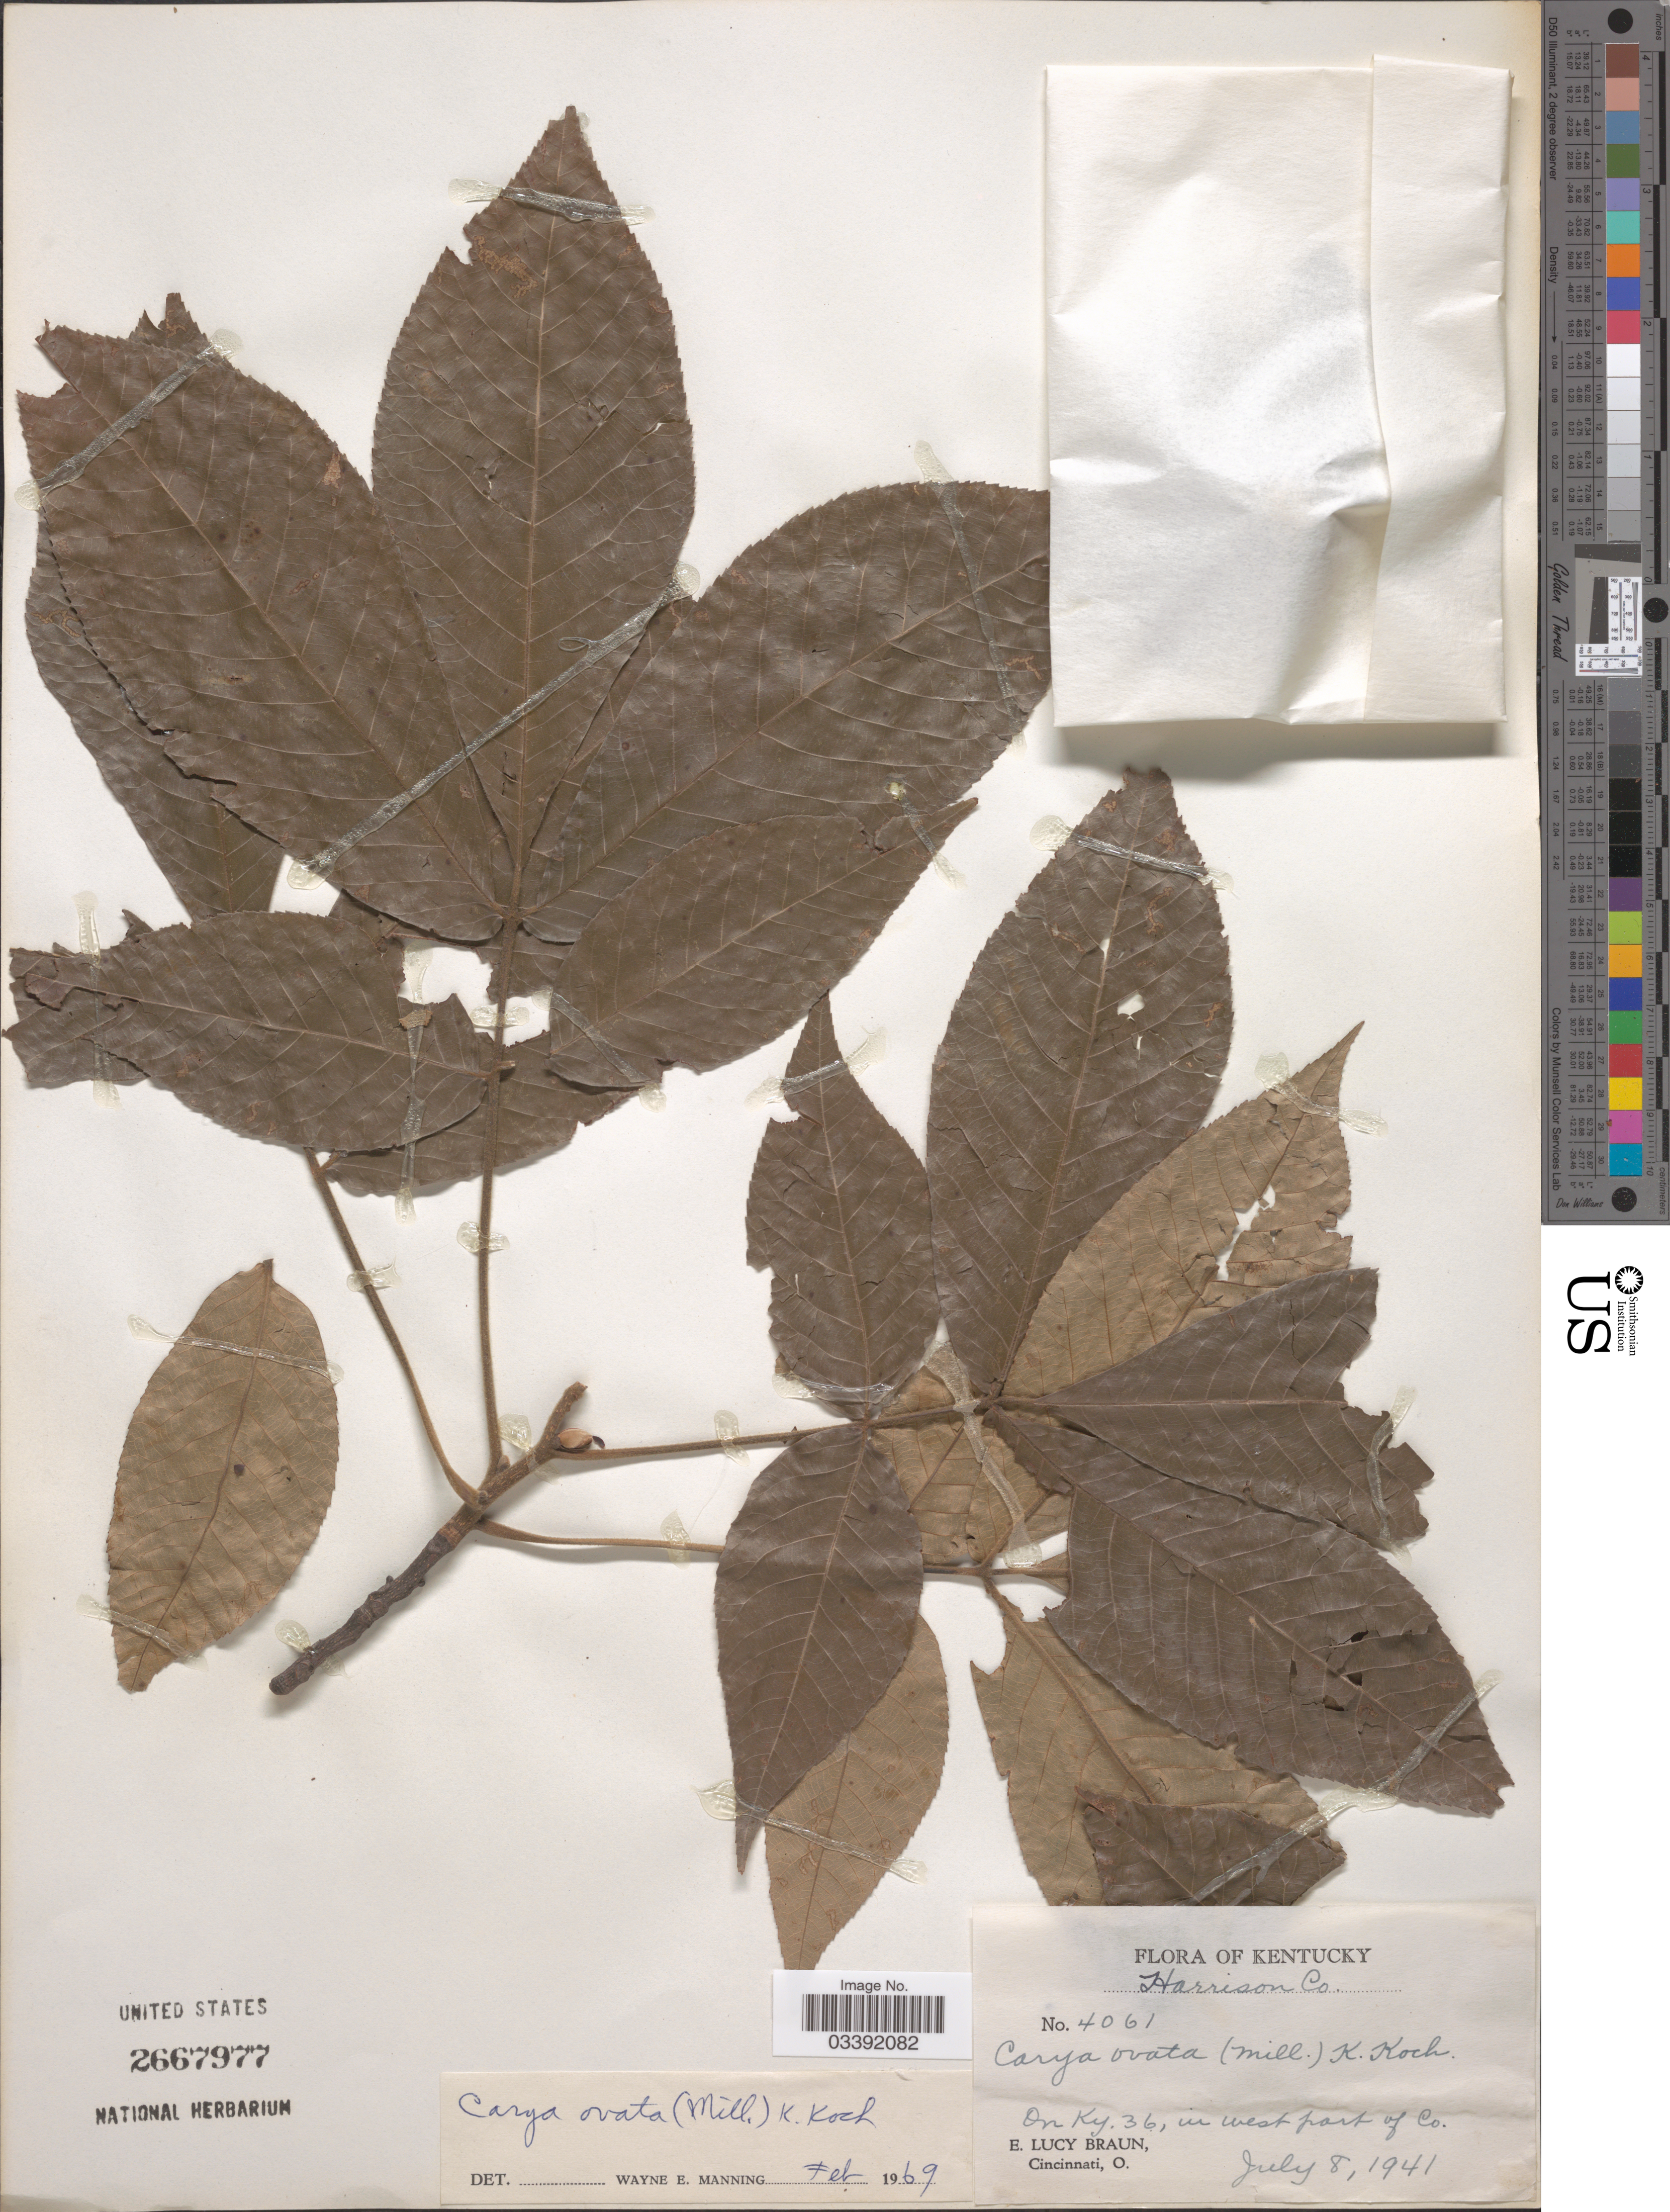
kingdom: Plantae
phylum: Tracheophyta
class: Magnoliopsida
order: Fagales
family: Juglandaceae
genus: Carya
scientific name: Carya ovata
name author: (Mill.) K. Koch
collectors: E. L. Braun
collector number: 4061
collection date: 1941-07-08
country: United States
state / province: Kentucky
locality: Harrison Co. On Ky. 36, in west part of Co.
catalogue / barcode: US 2667977